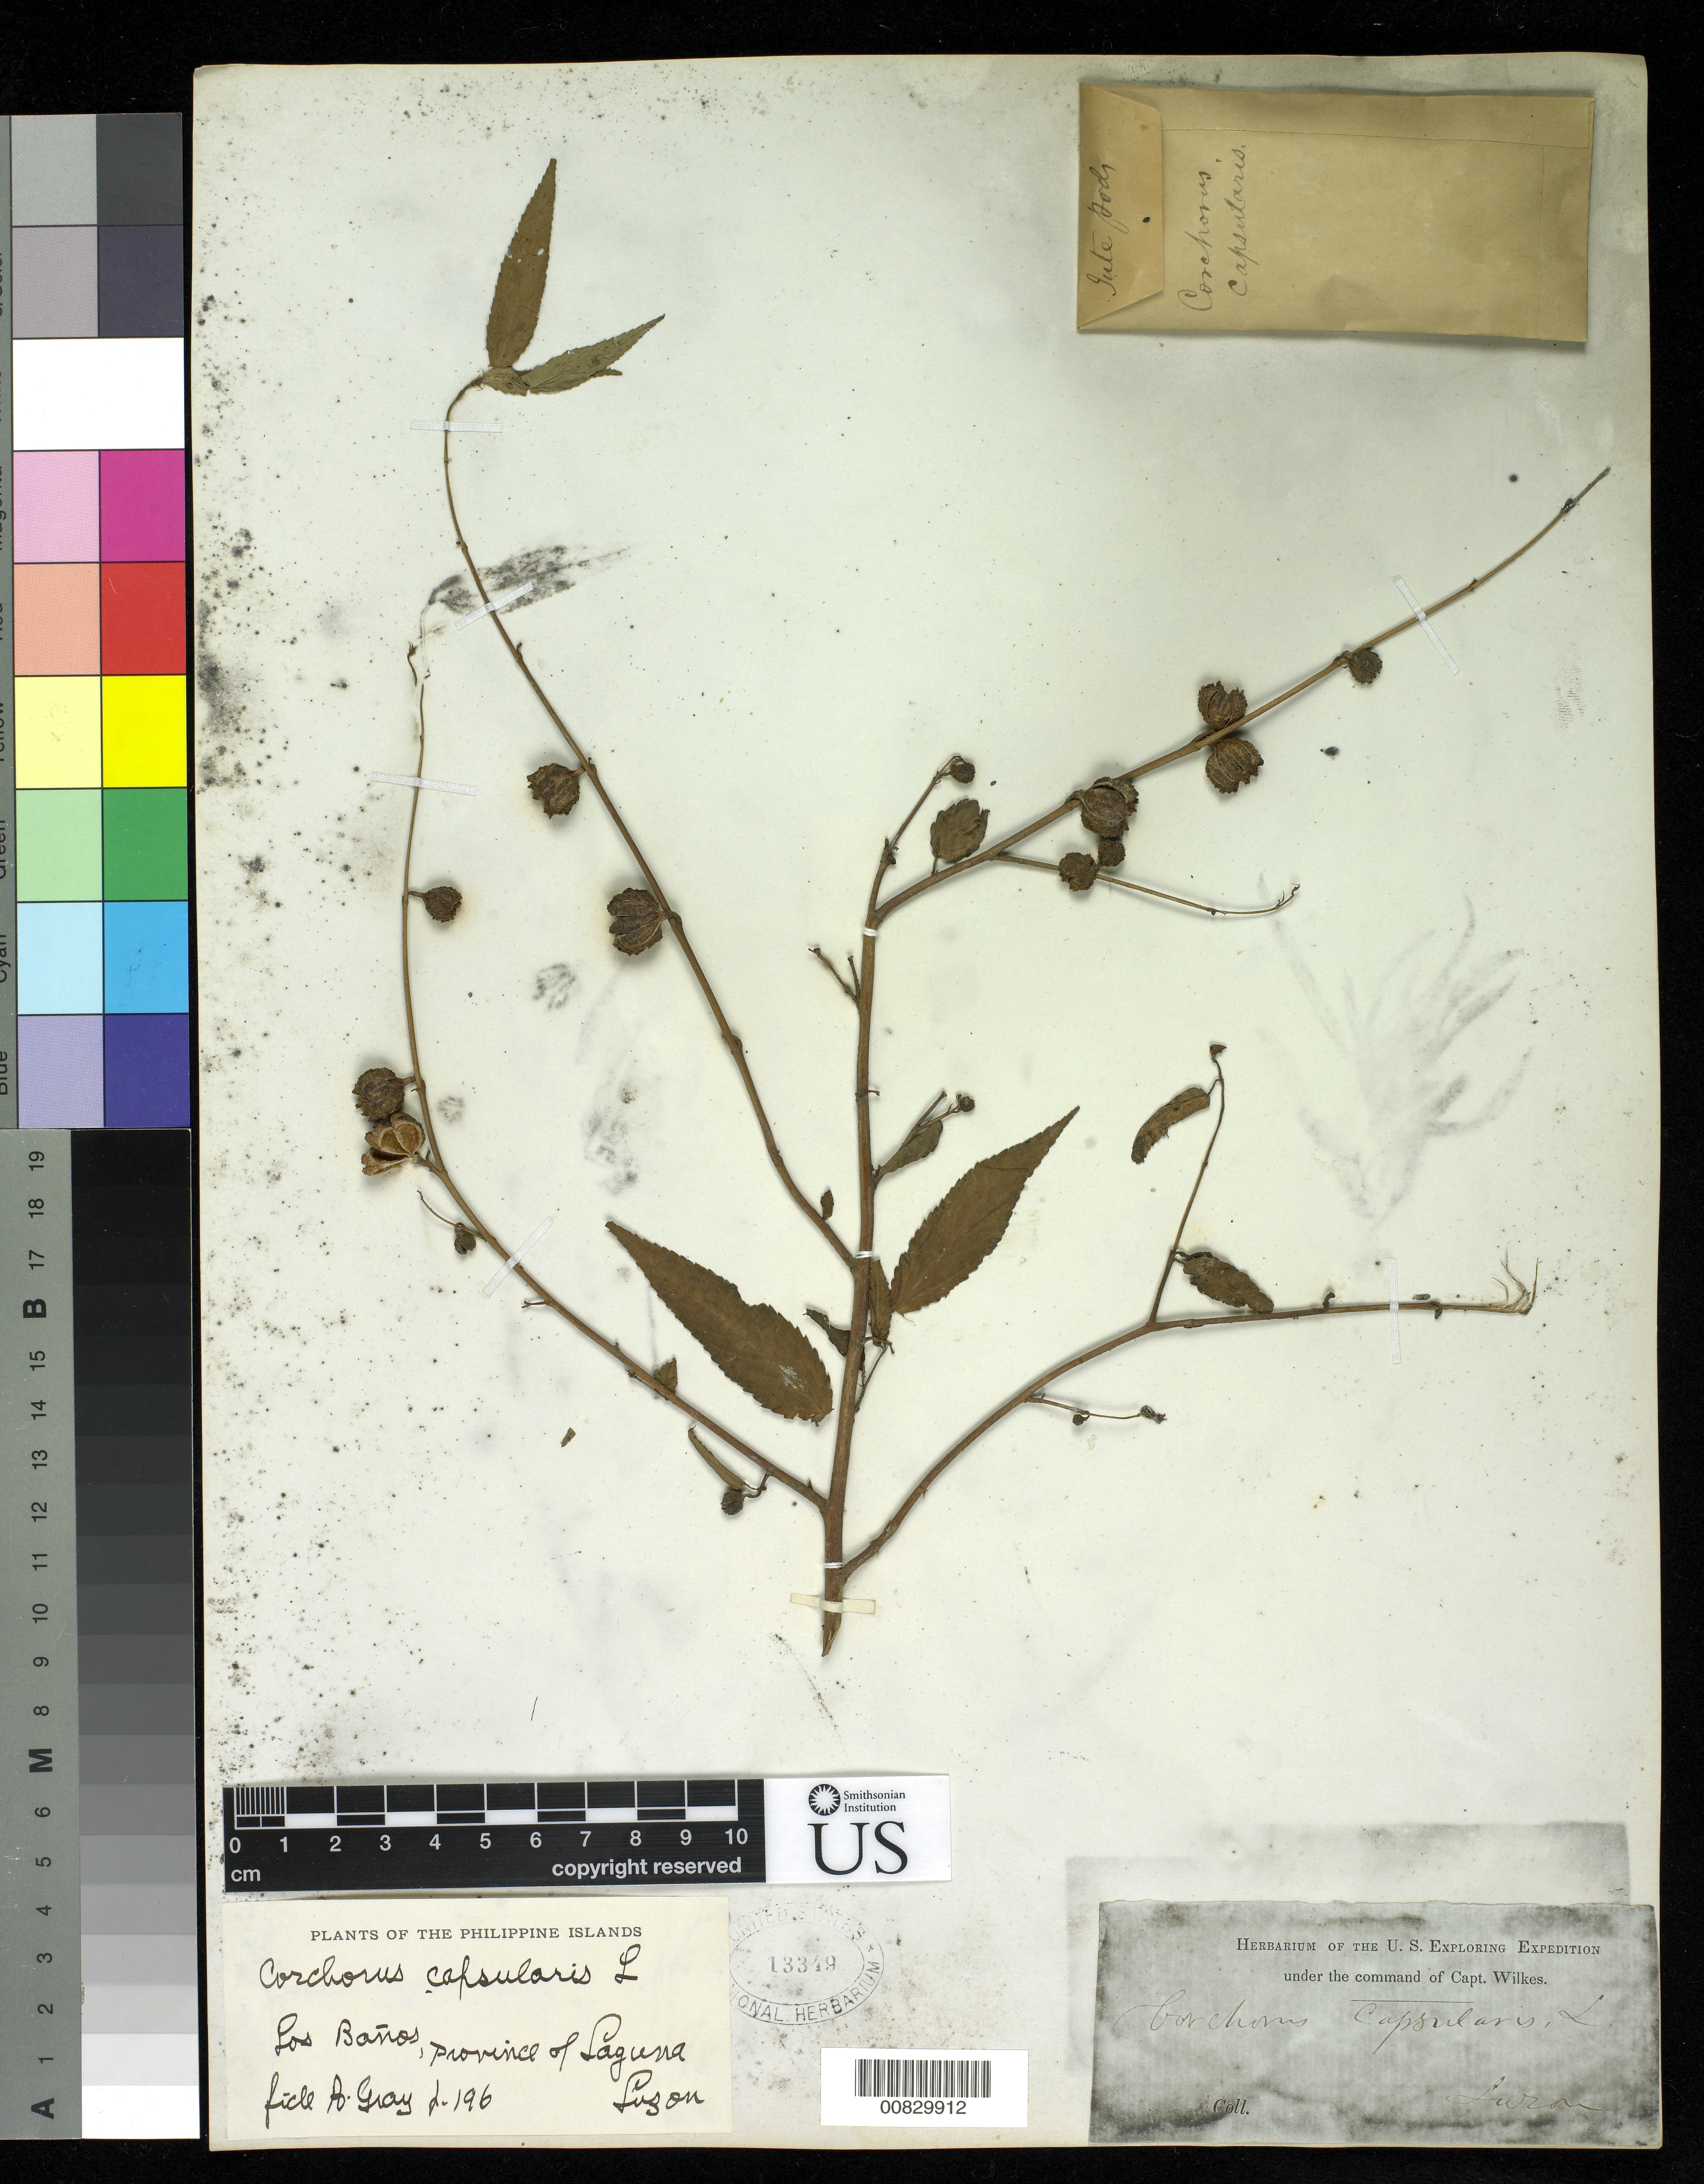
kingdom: Plantae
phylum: Tracheophyta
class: Magnoliopsida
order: Malvales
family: Malvaceae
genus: Corchorus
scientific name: Corchorus capsularis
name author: L.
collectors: Wilkes Explor. Exped.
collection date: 1838/1842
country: Philippines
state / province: Calabarzon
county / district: Laguna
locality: Banos Luzon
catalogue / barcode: US 13349